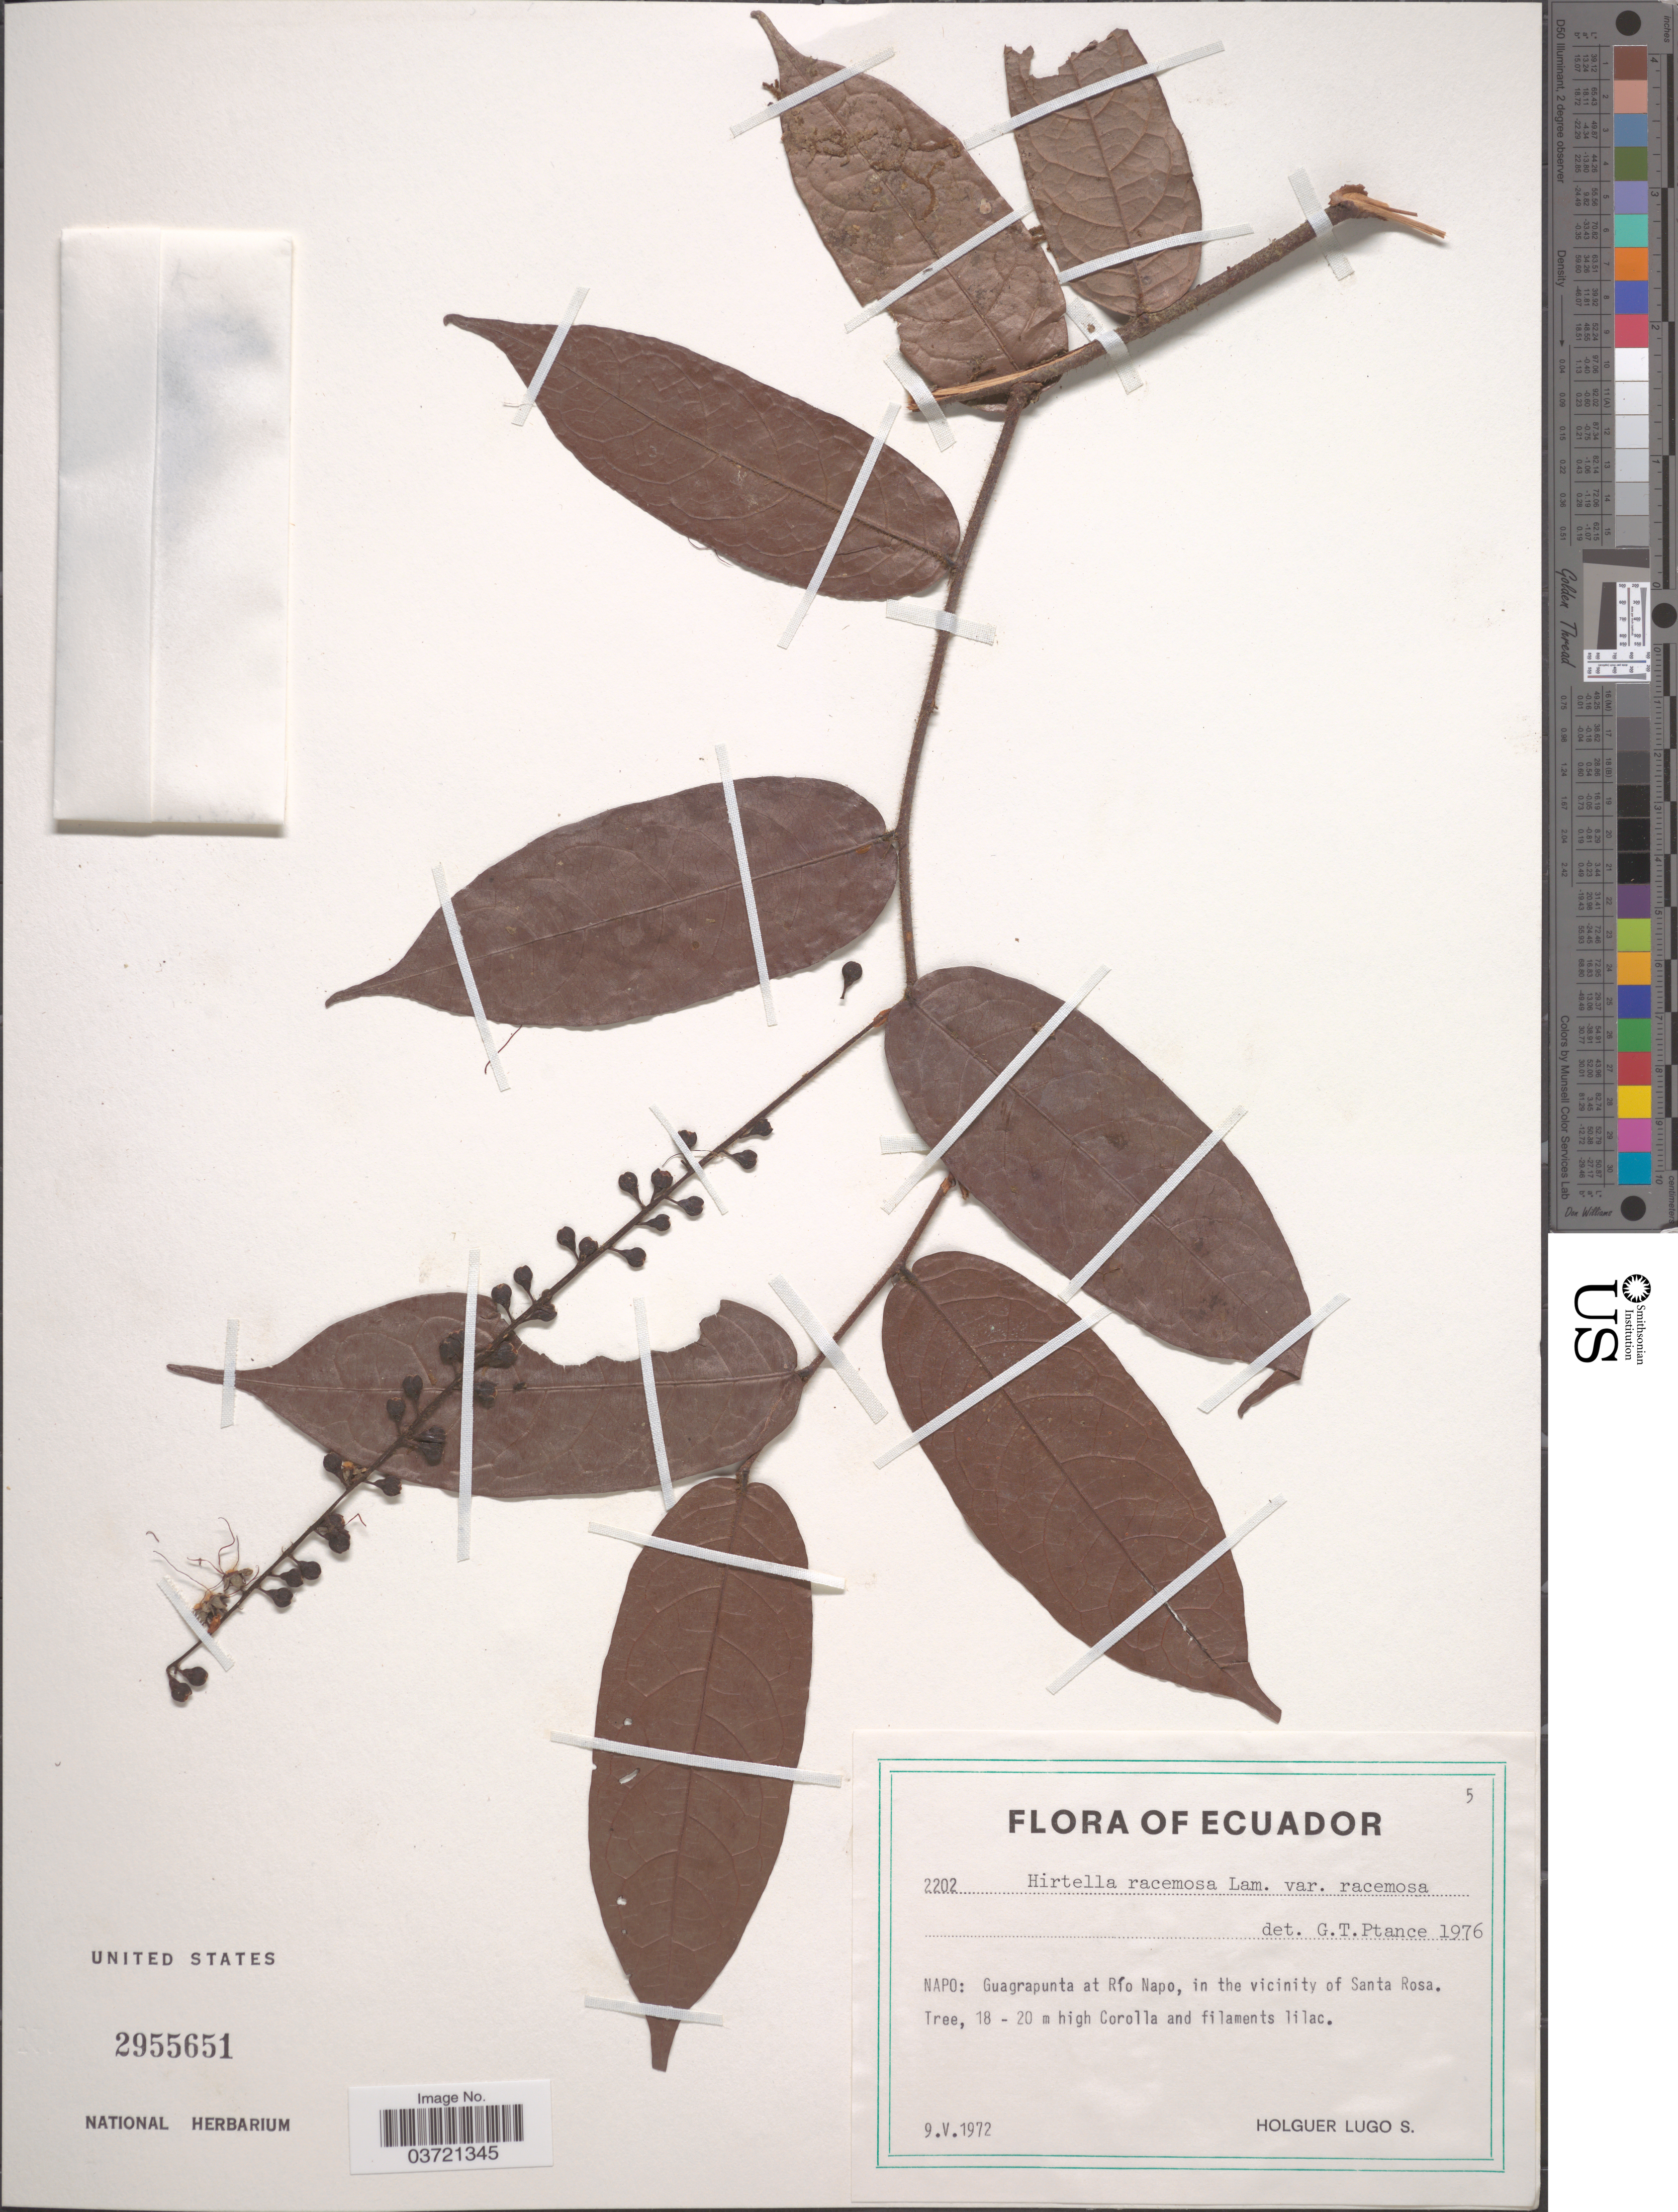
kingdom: Plantae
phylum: Tracheophyta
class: Magnoliopsida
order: Malpighiales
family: Chrysobalanaceae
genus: Hirtella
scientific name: Hirtella racemosa var. racemosa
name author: Lam.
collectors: H. Lugo S.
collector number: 2202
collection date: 1972-05-09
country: Ecuador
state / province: Napo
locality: Guagrapunta at Río Napo, in the vicinity of Santa Rosa.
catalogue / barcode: US 2955651